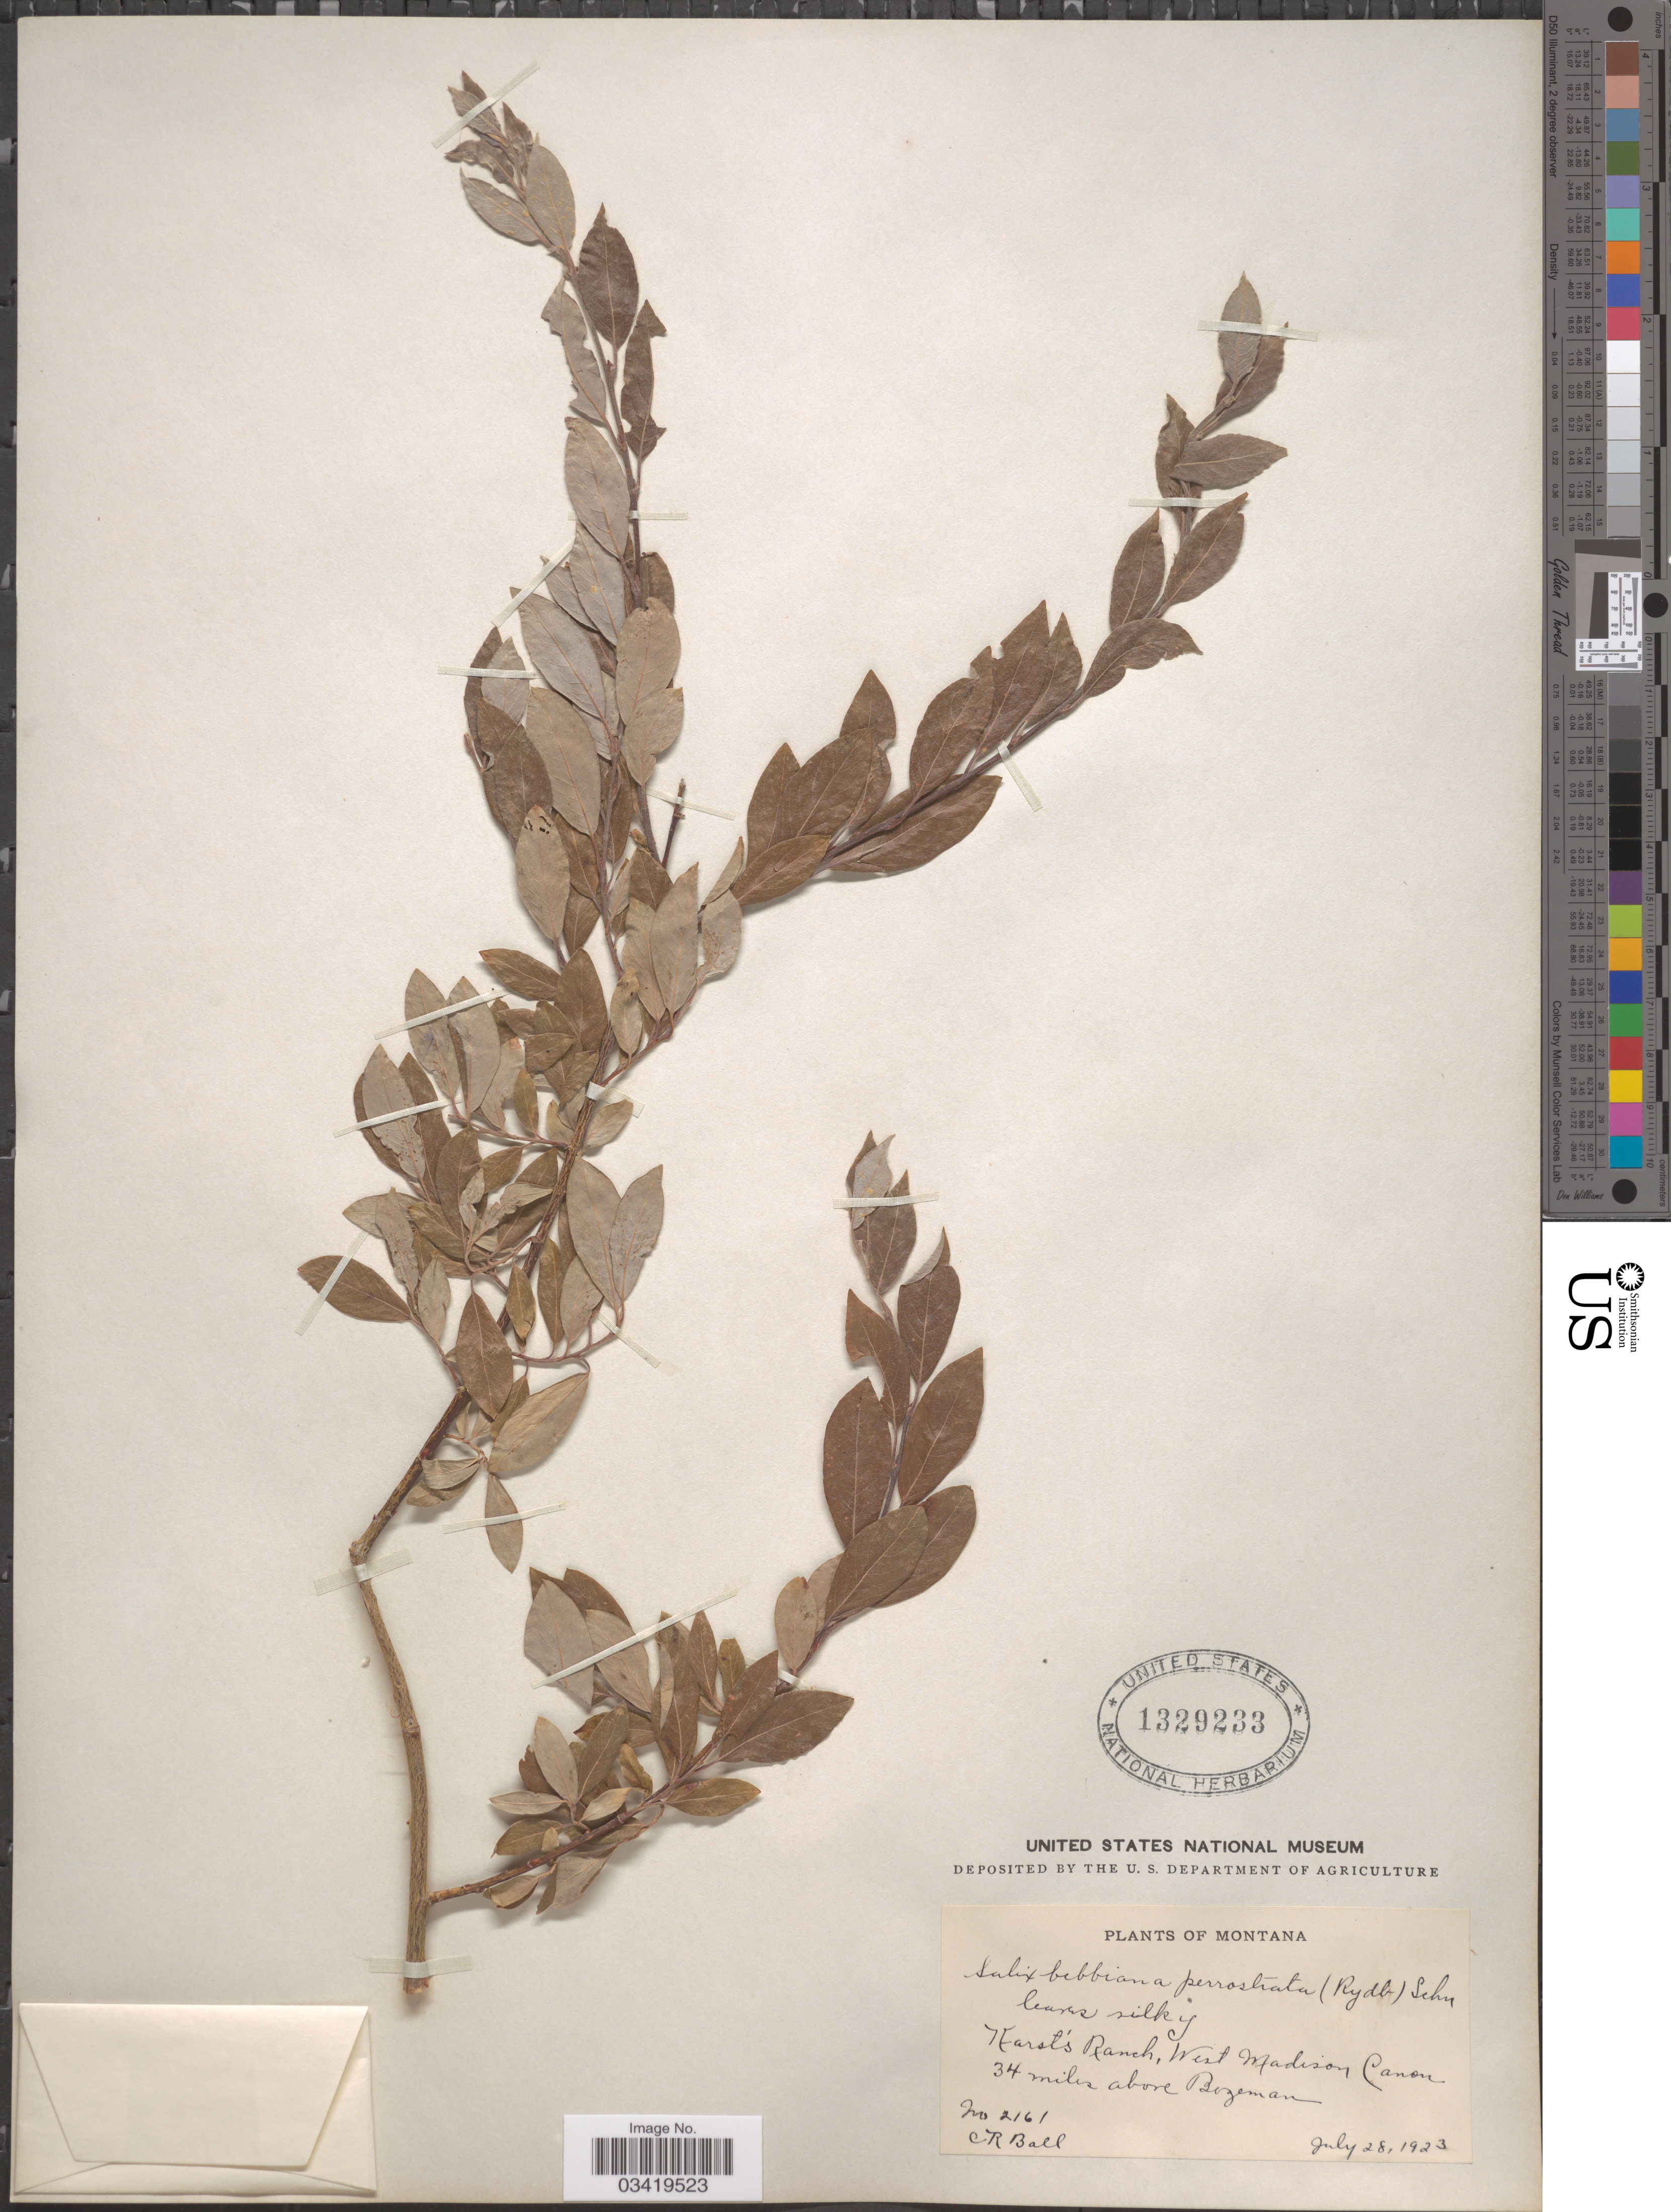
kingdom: Plantae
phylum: Tracheophyta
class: Magnoliopsida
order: Malpighiales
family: Salicaceae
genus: Salix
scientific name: Salix bebbiana var. perrostrata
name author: Sarg.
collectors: C. R. Ball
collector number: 2161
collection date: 1923-07-28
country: United States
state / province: Montana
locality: Karst's Ranch, West Madison Canon. 34 miles above Bozeman.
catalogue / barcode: US 1329233